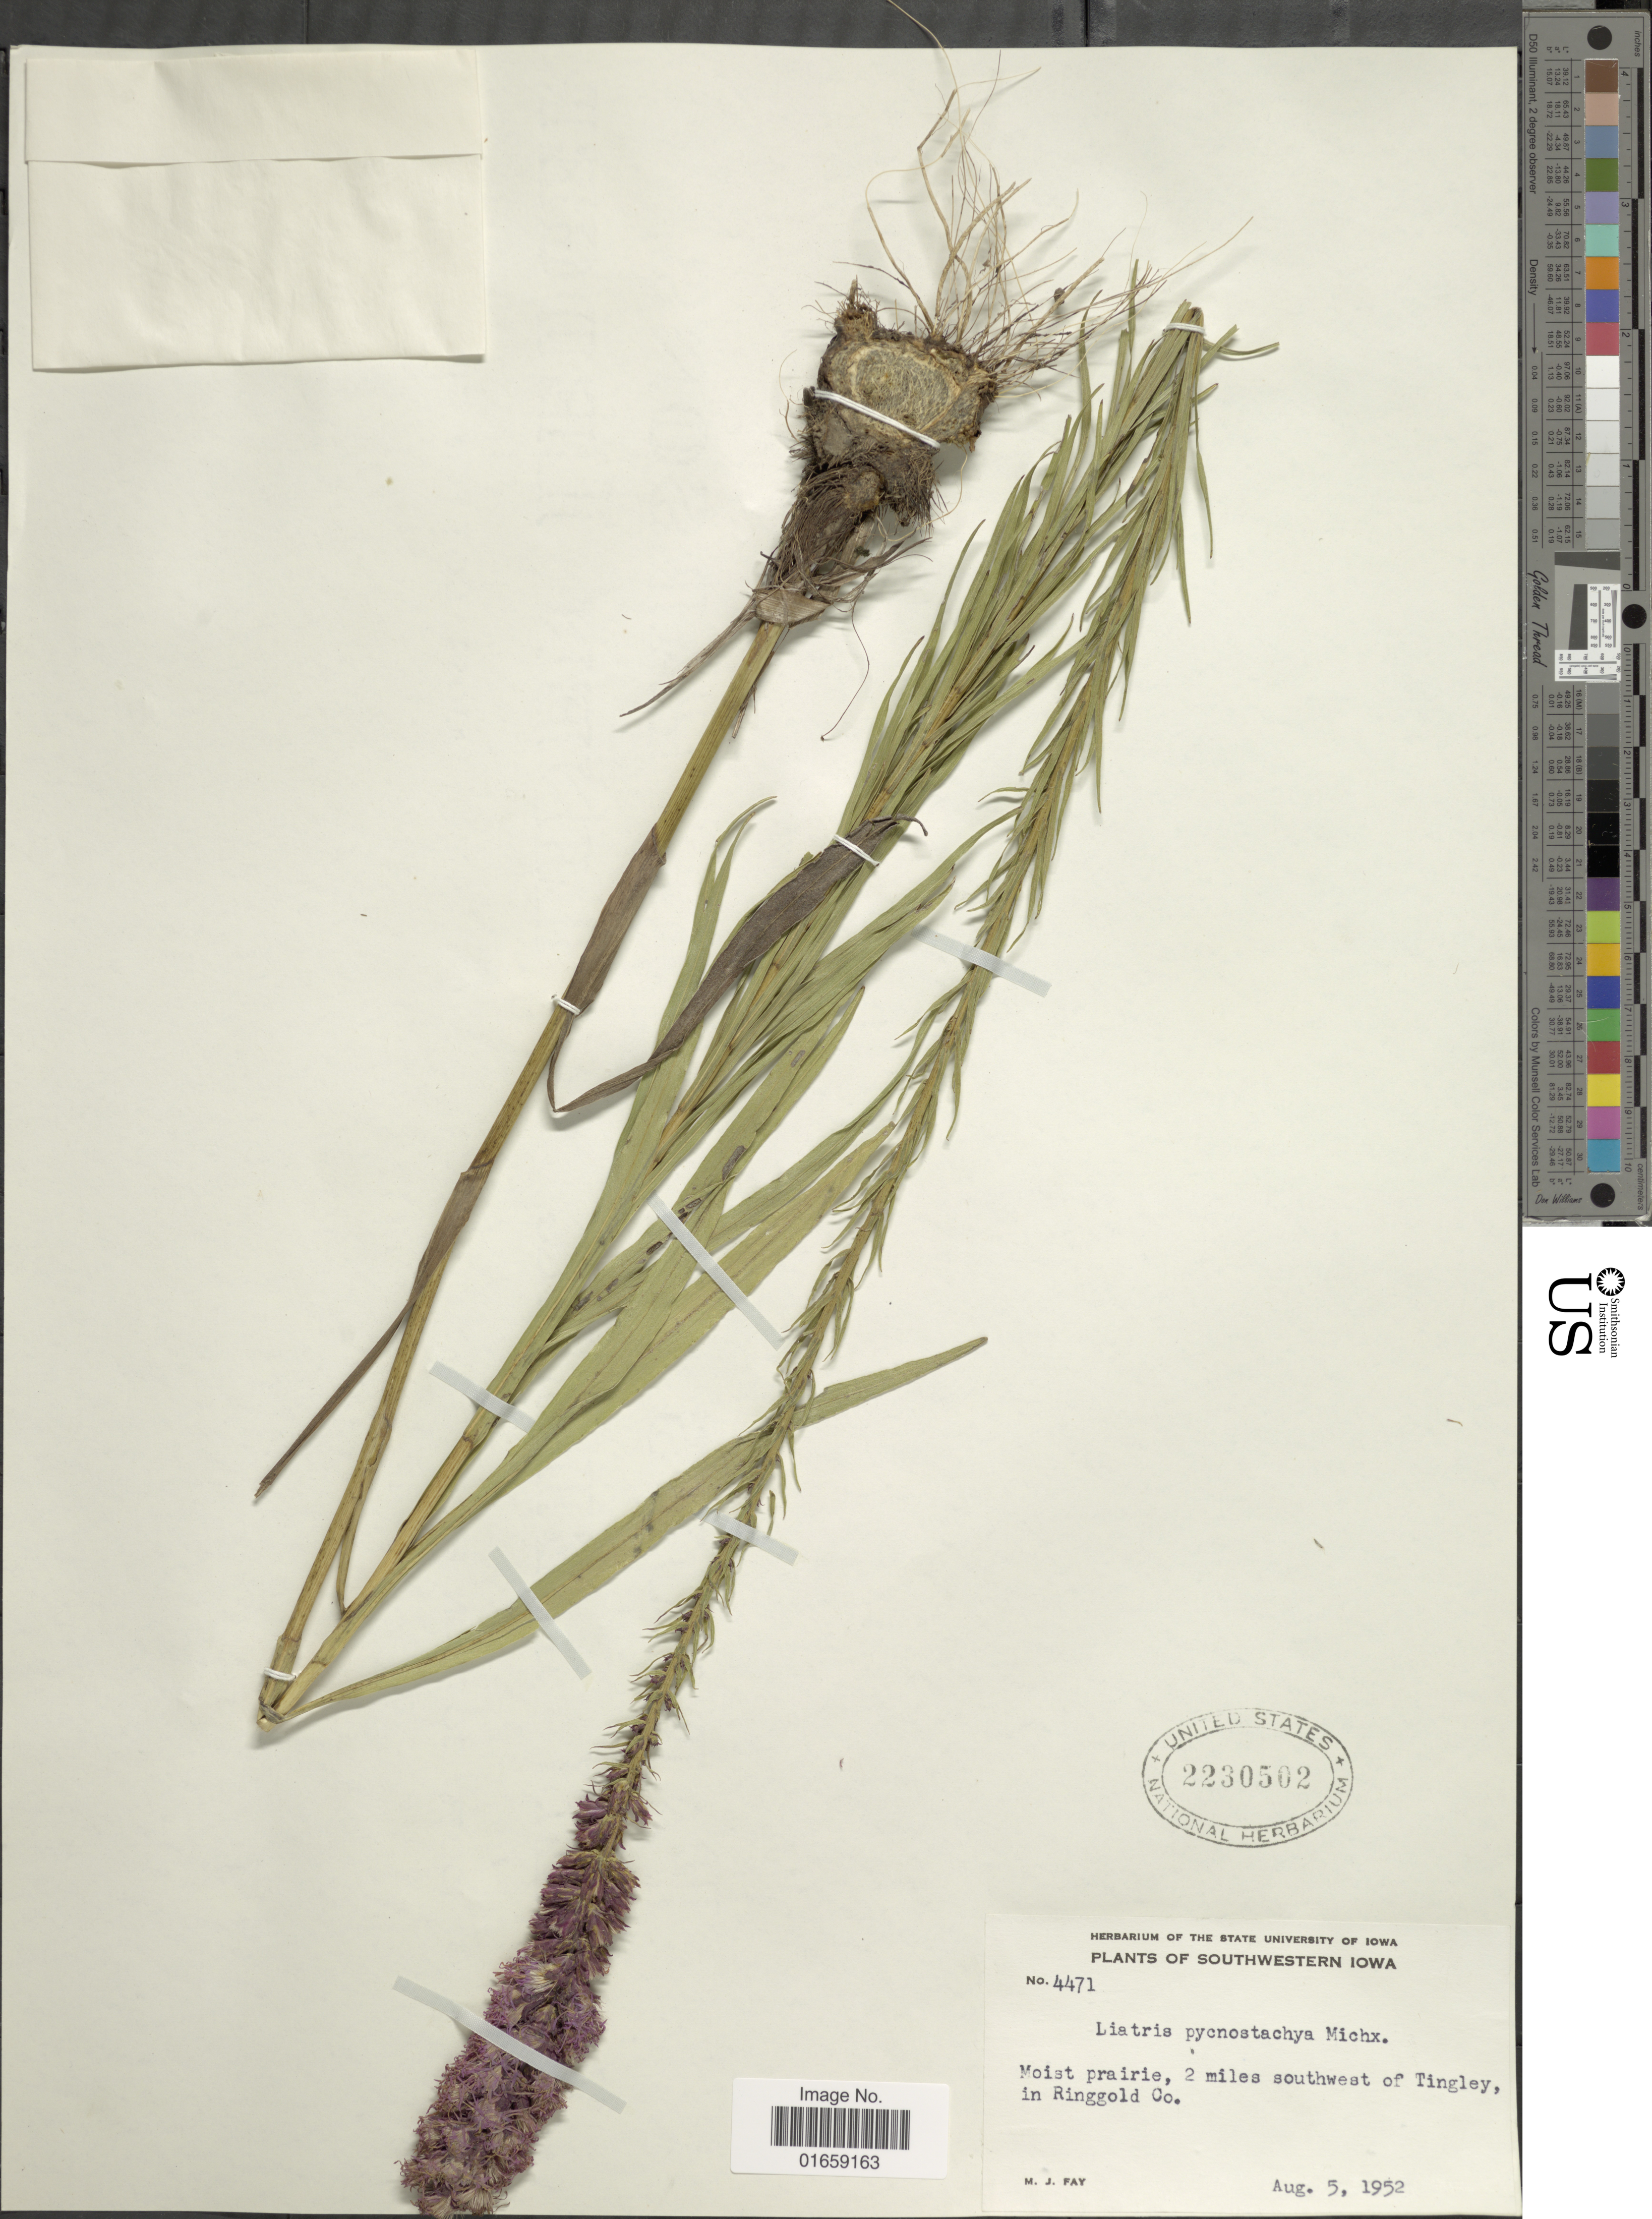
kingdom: Plantae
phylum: Tracheophyta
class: Magnoliopsida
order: Asterales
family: Asteraceae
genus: Liatris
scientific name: Liatris pycnostachya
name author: Michx.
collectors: M. Fay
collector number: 4471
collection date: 1952-08-05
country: United States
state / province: Iowa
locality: Southwestern Iowa, Moist prairie, 2 miles southwest of Tingley, in Rinngold Co.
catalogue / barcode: US 2230502